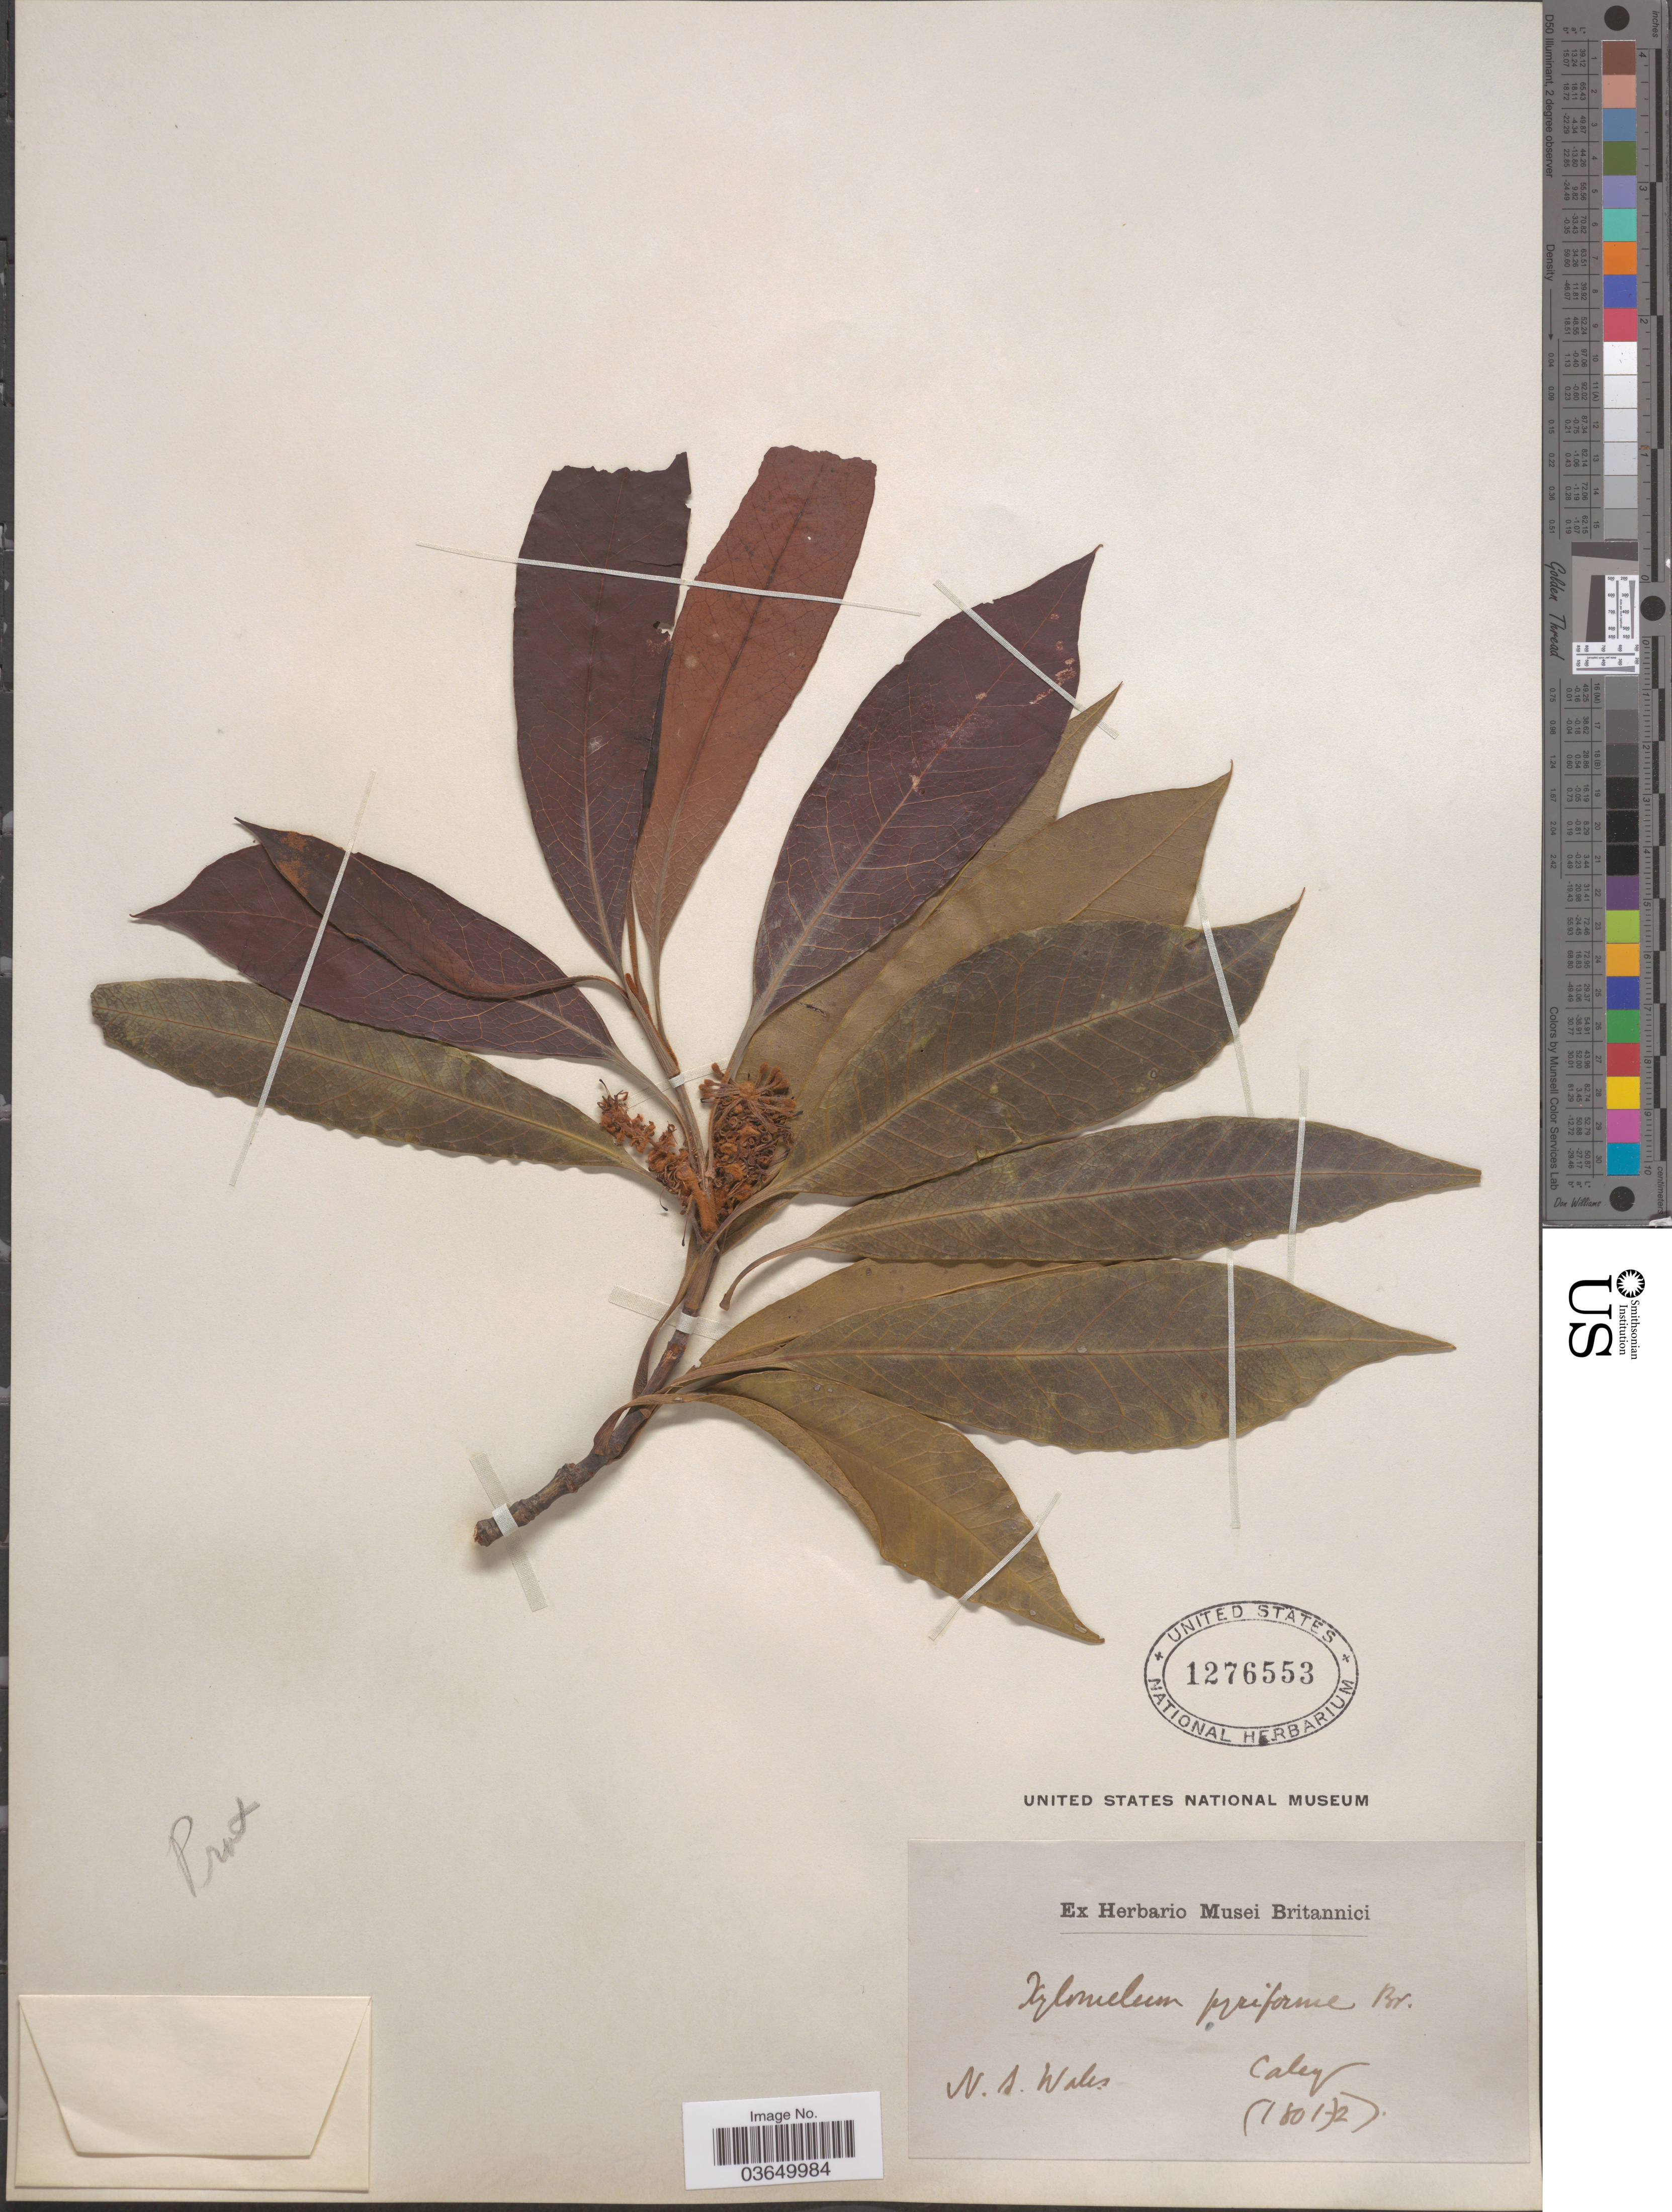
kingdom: Plantae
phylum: Tracheophyta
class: Magnoliopsida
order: Proteales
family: Proteaceae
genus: Xylomelum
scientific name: Xylomelum sp.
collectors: -. Caley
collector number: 180172*?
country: Australia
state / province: New South Wales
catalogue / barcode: US 1276553